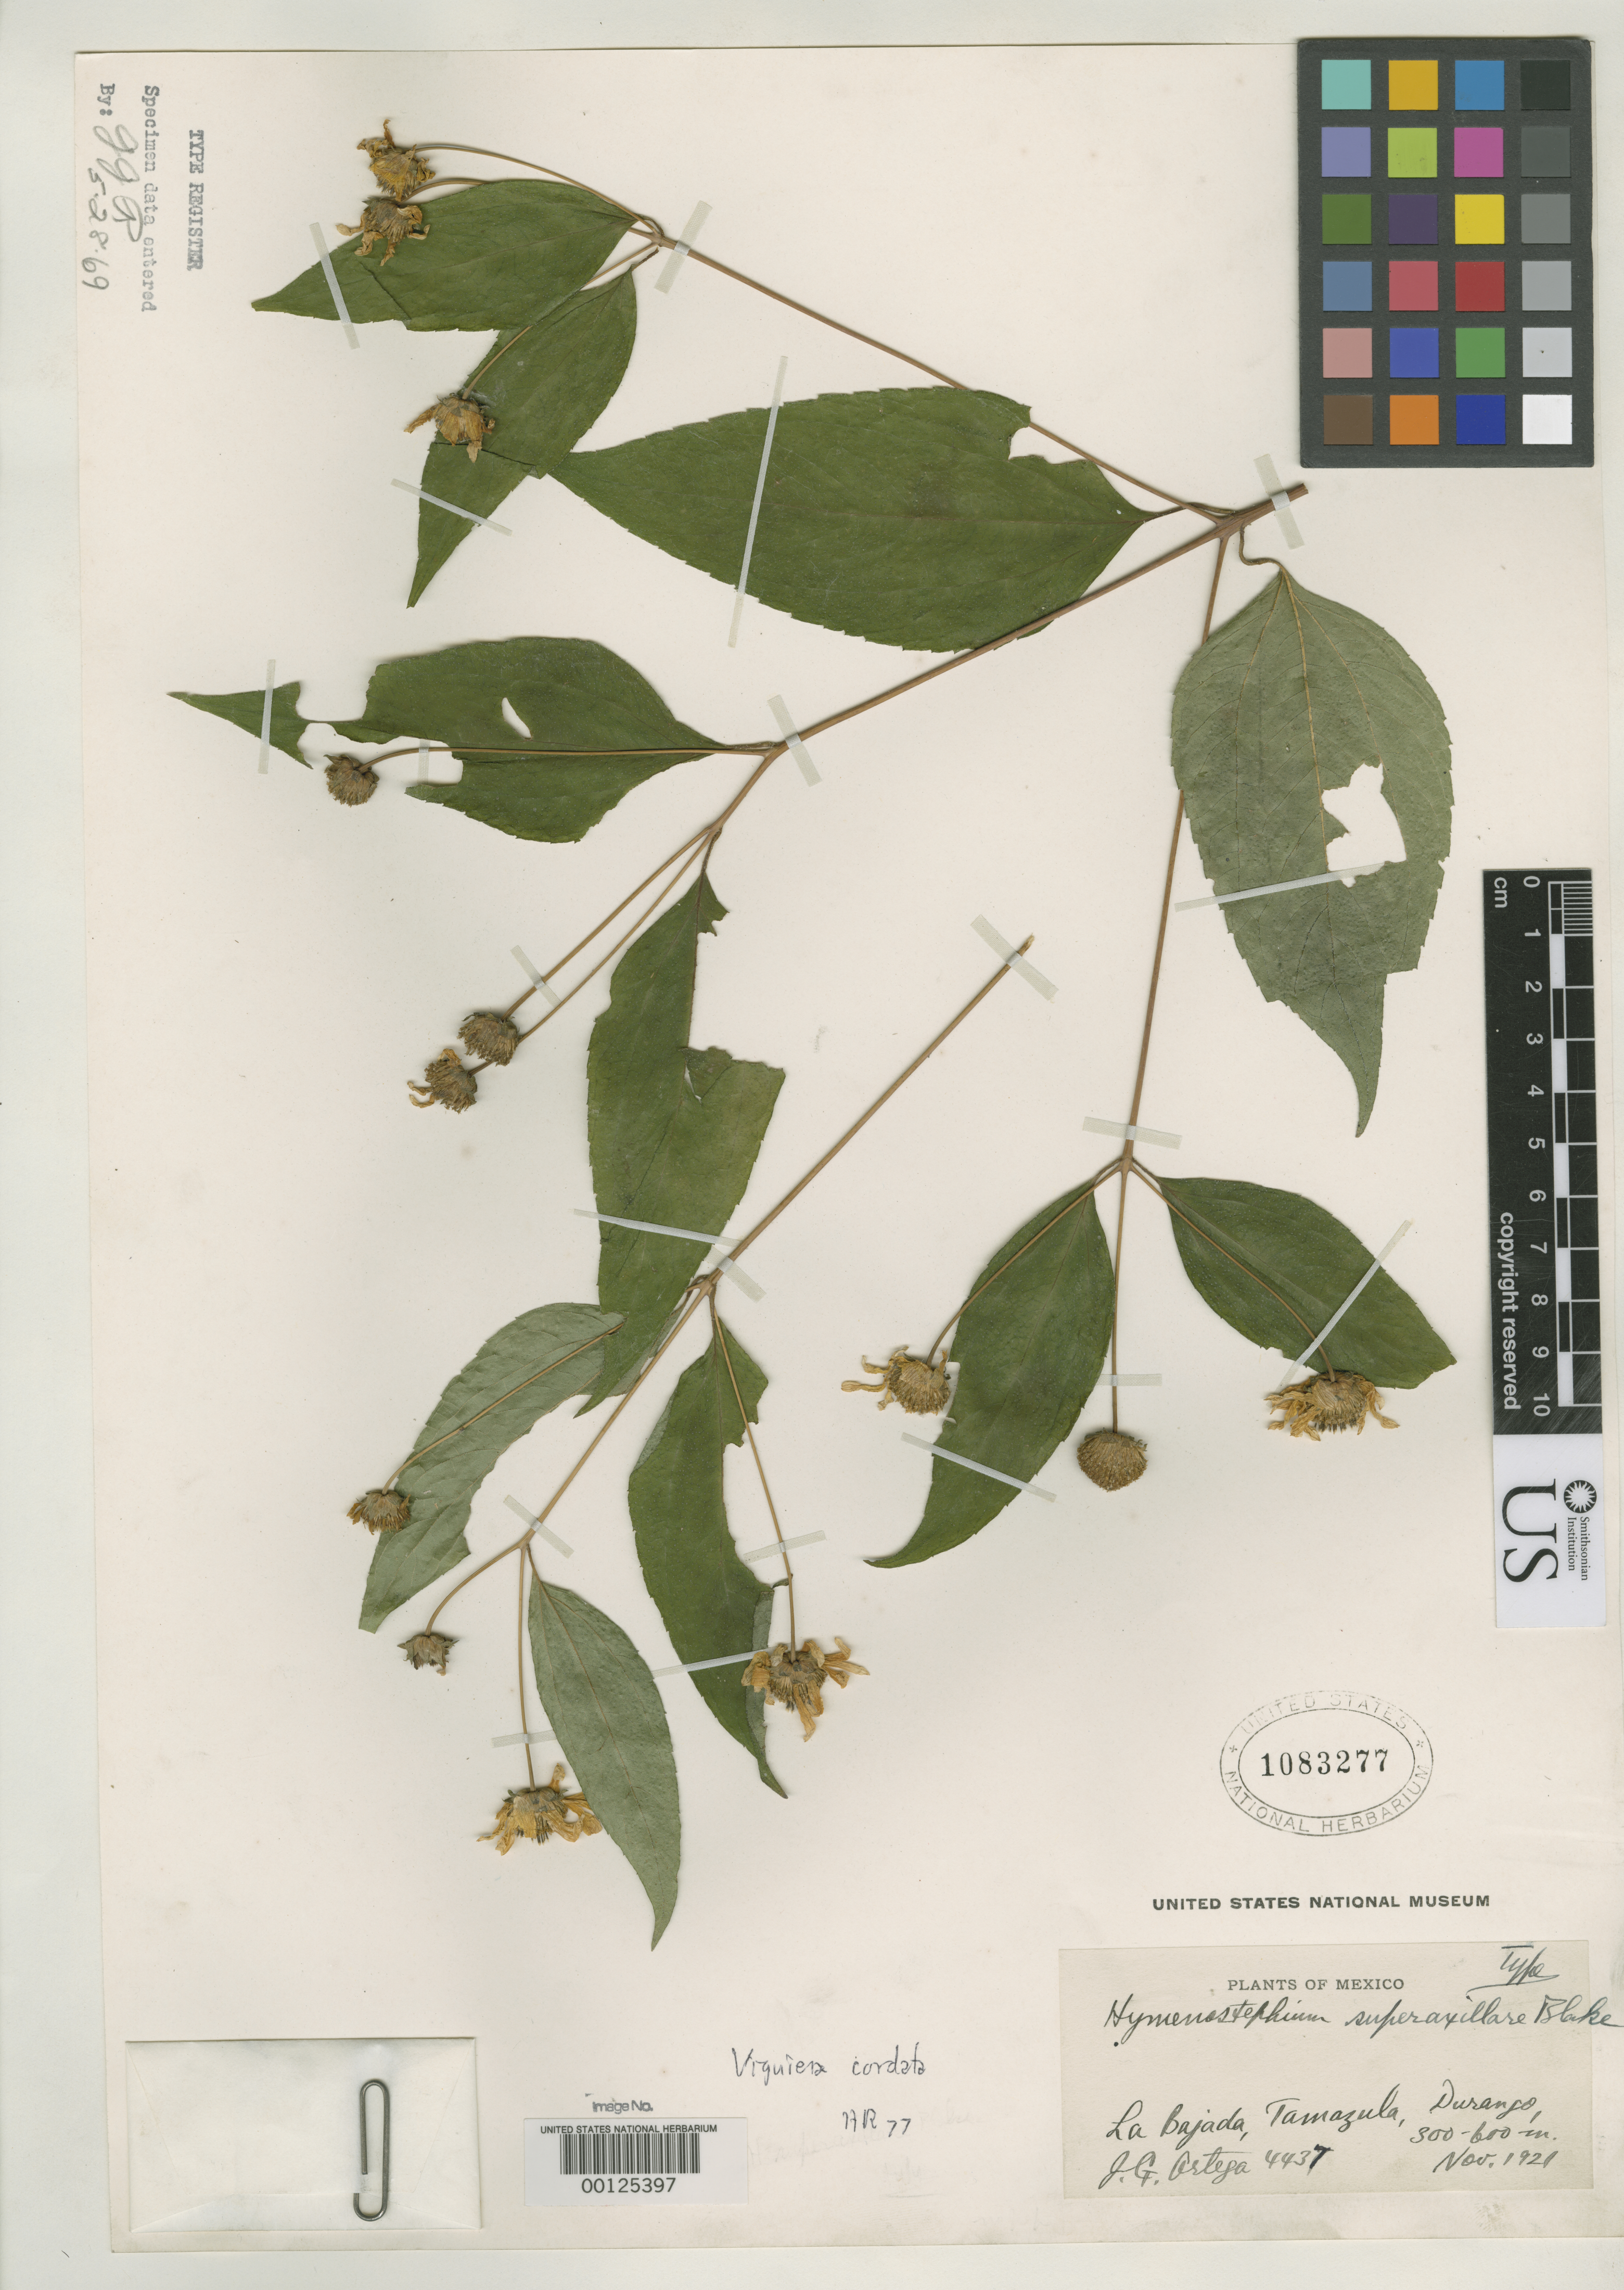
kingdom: Plantae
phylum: Tracheophyta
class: Magnoliopsida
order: Asterales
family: Asteraceae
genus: Hymenostephium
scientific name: Hymenostephium superaxillare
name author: S.F. Blake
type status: Holotype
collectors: J. Ortega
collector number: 4437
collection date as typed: Nov 1921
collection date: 1921-11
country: Mexico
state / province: Durango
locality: La Bajada, Tamazula, Durango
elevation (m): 300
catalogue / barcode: US 1083277